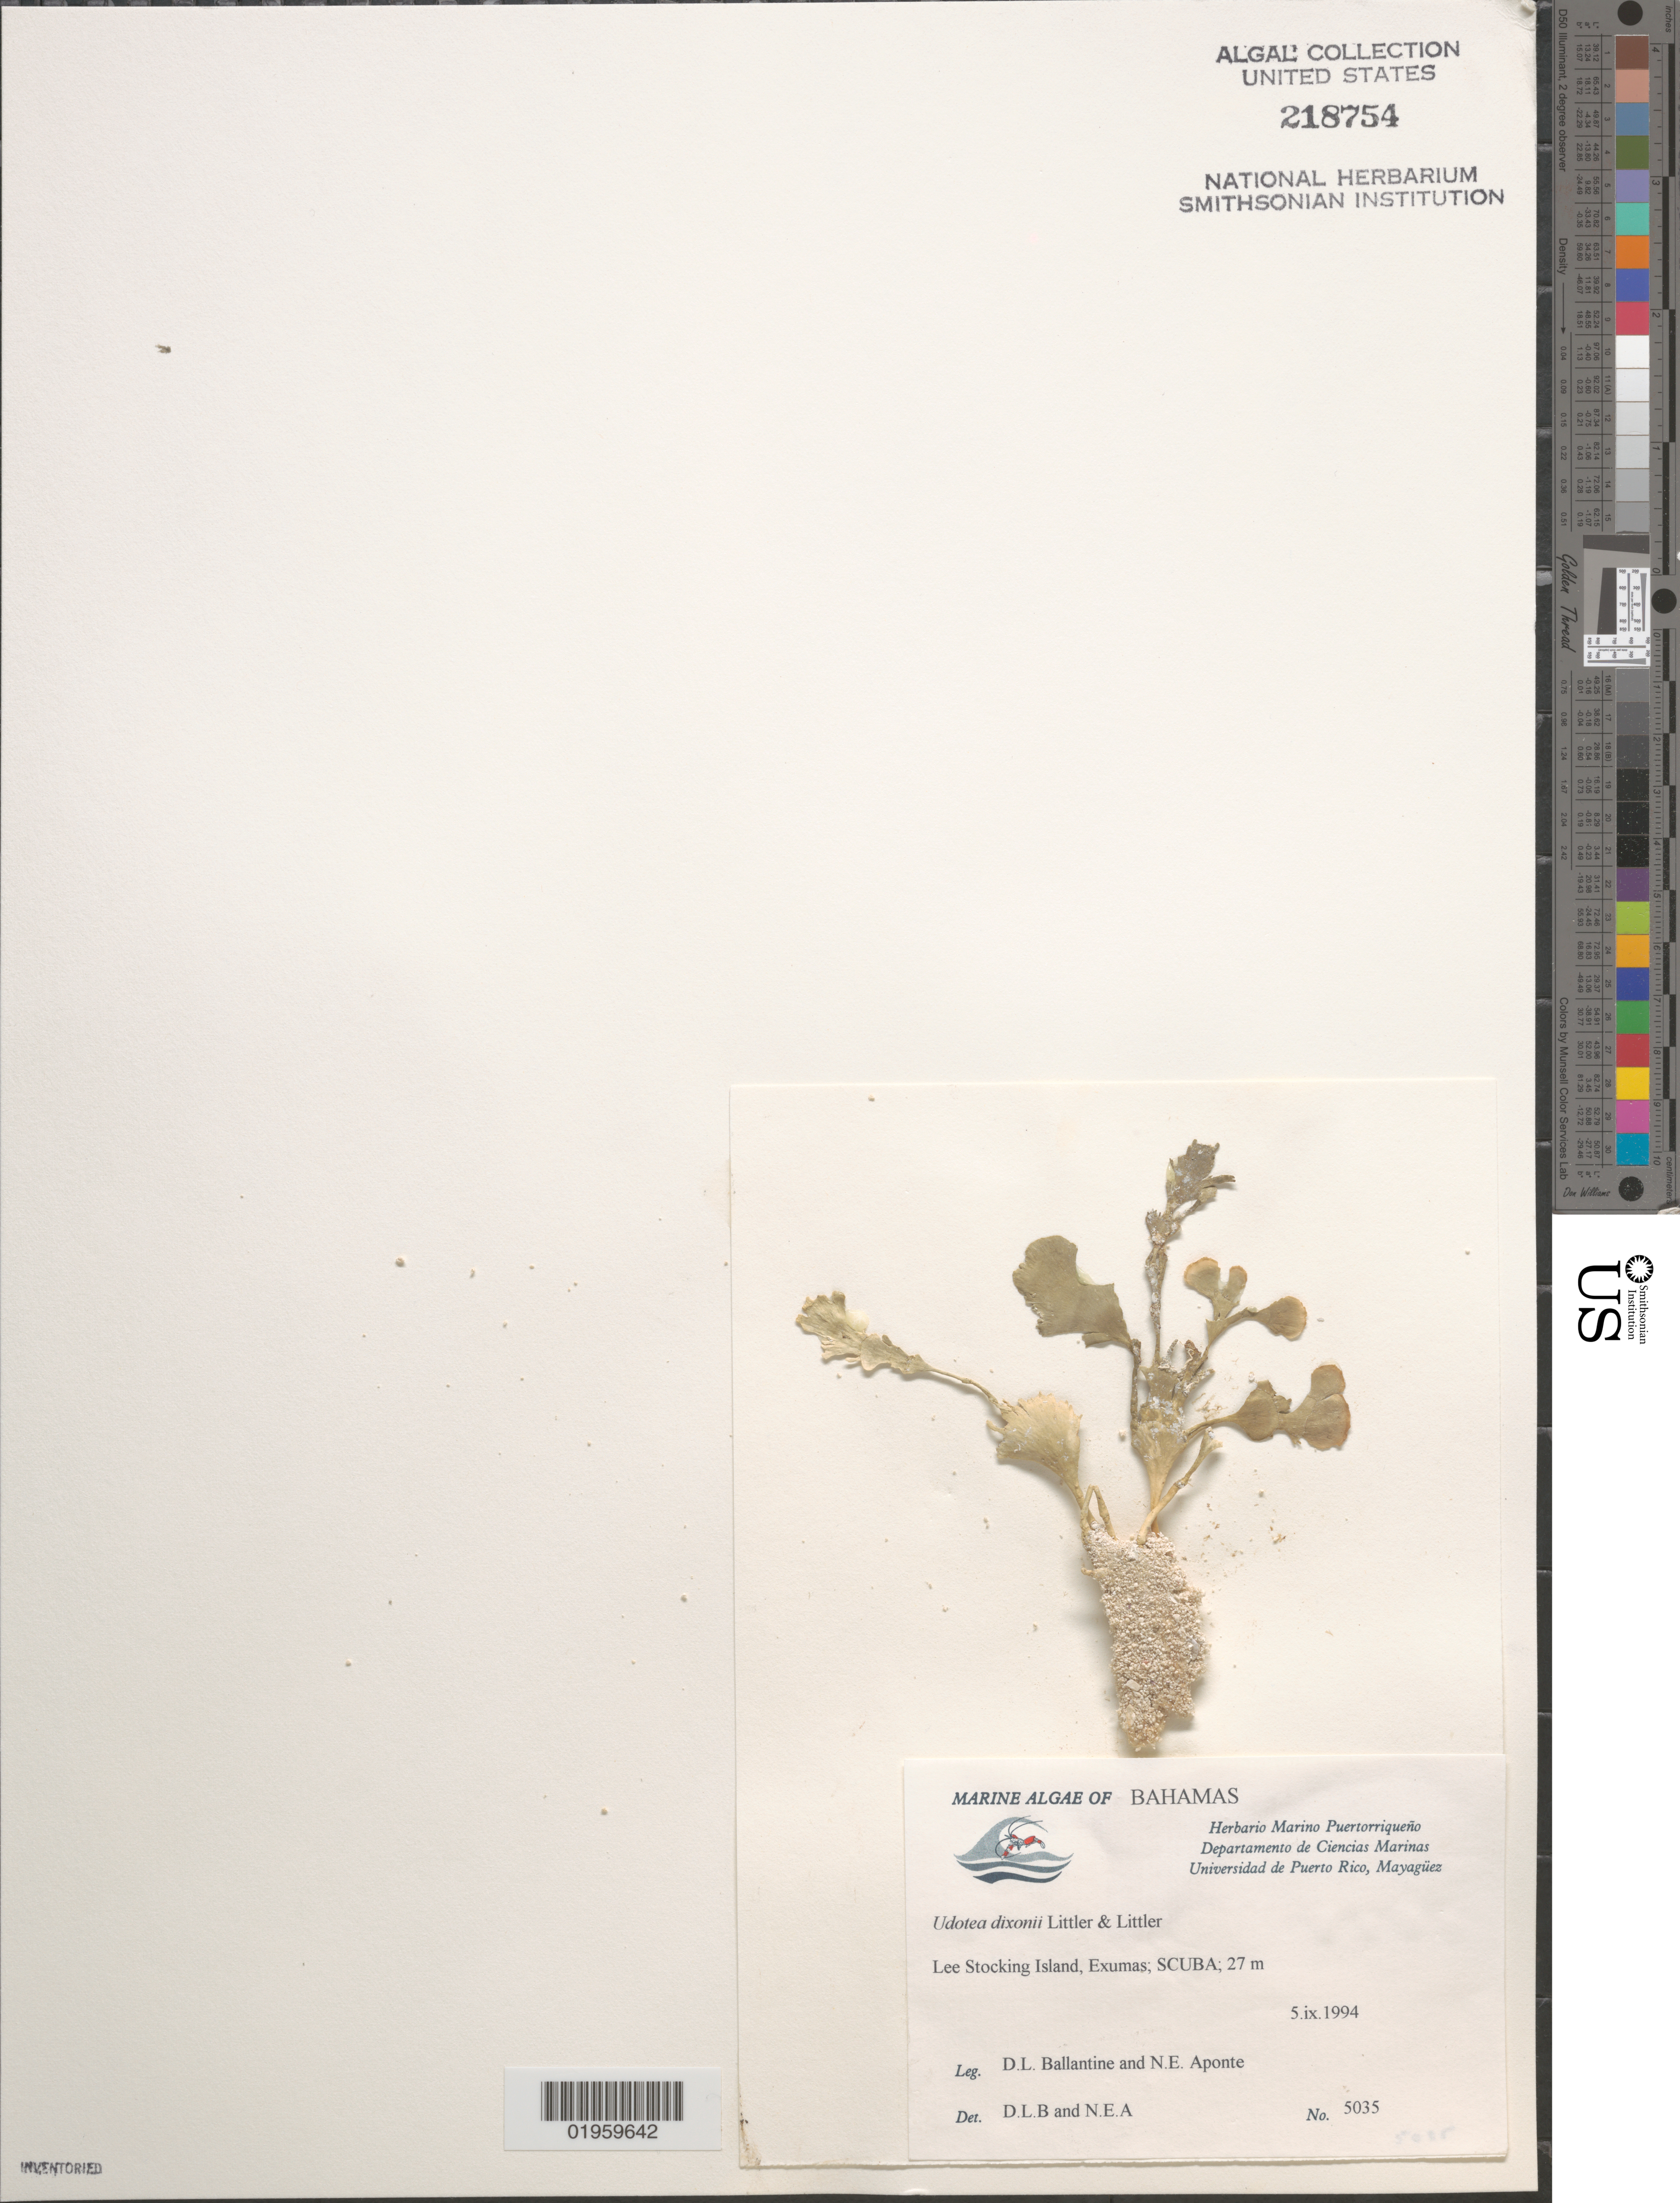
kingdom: Plantae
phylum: Chlorophyta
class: Ulvophyceae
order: Bryopsidales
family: Udoteaceae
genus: Udotea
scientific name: Udotea dixonii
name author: D.S. Littler & Littler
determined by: Ballantine, D. L.; Aponte, N. E.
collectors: D.L. Ballantine & N. E. Aponte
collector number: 5035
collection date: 1994-09-05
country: Bahamas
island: Lee Stocking Island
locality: Scuba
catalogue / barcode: US 218754